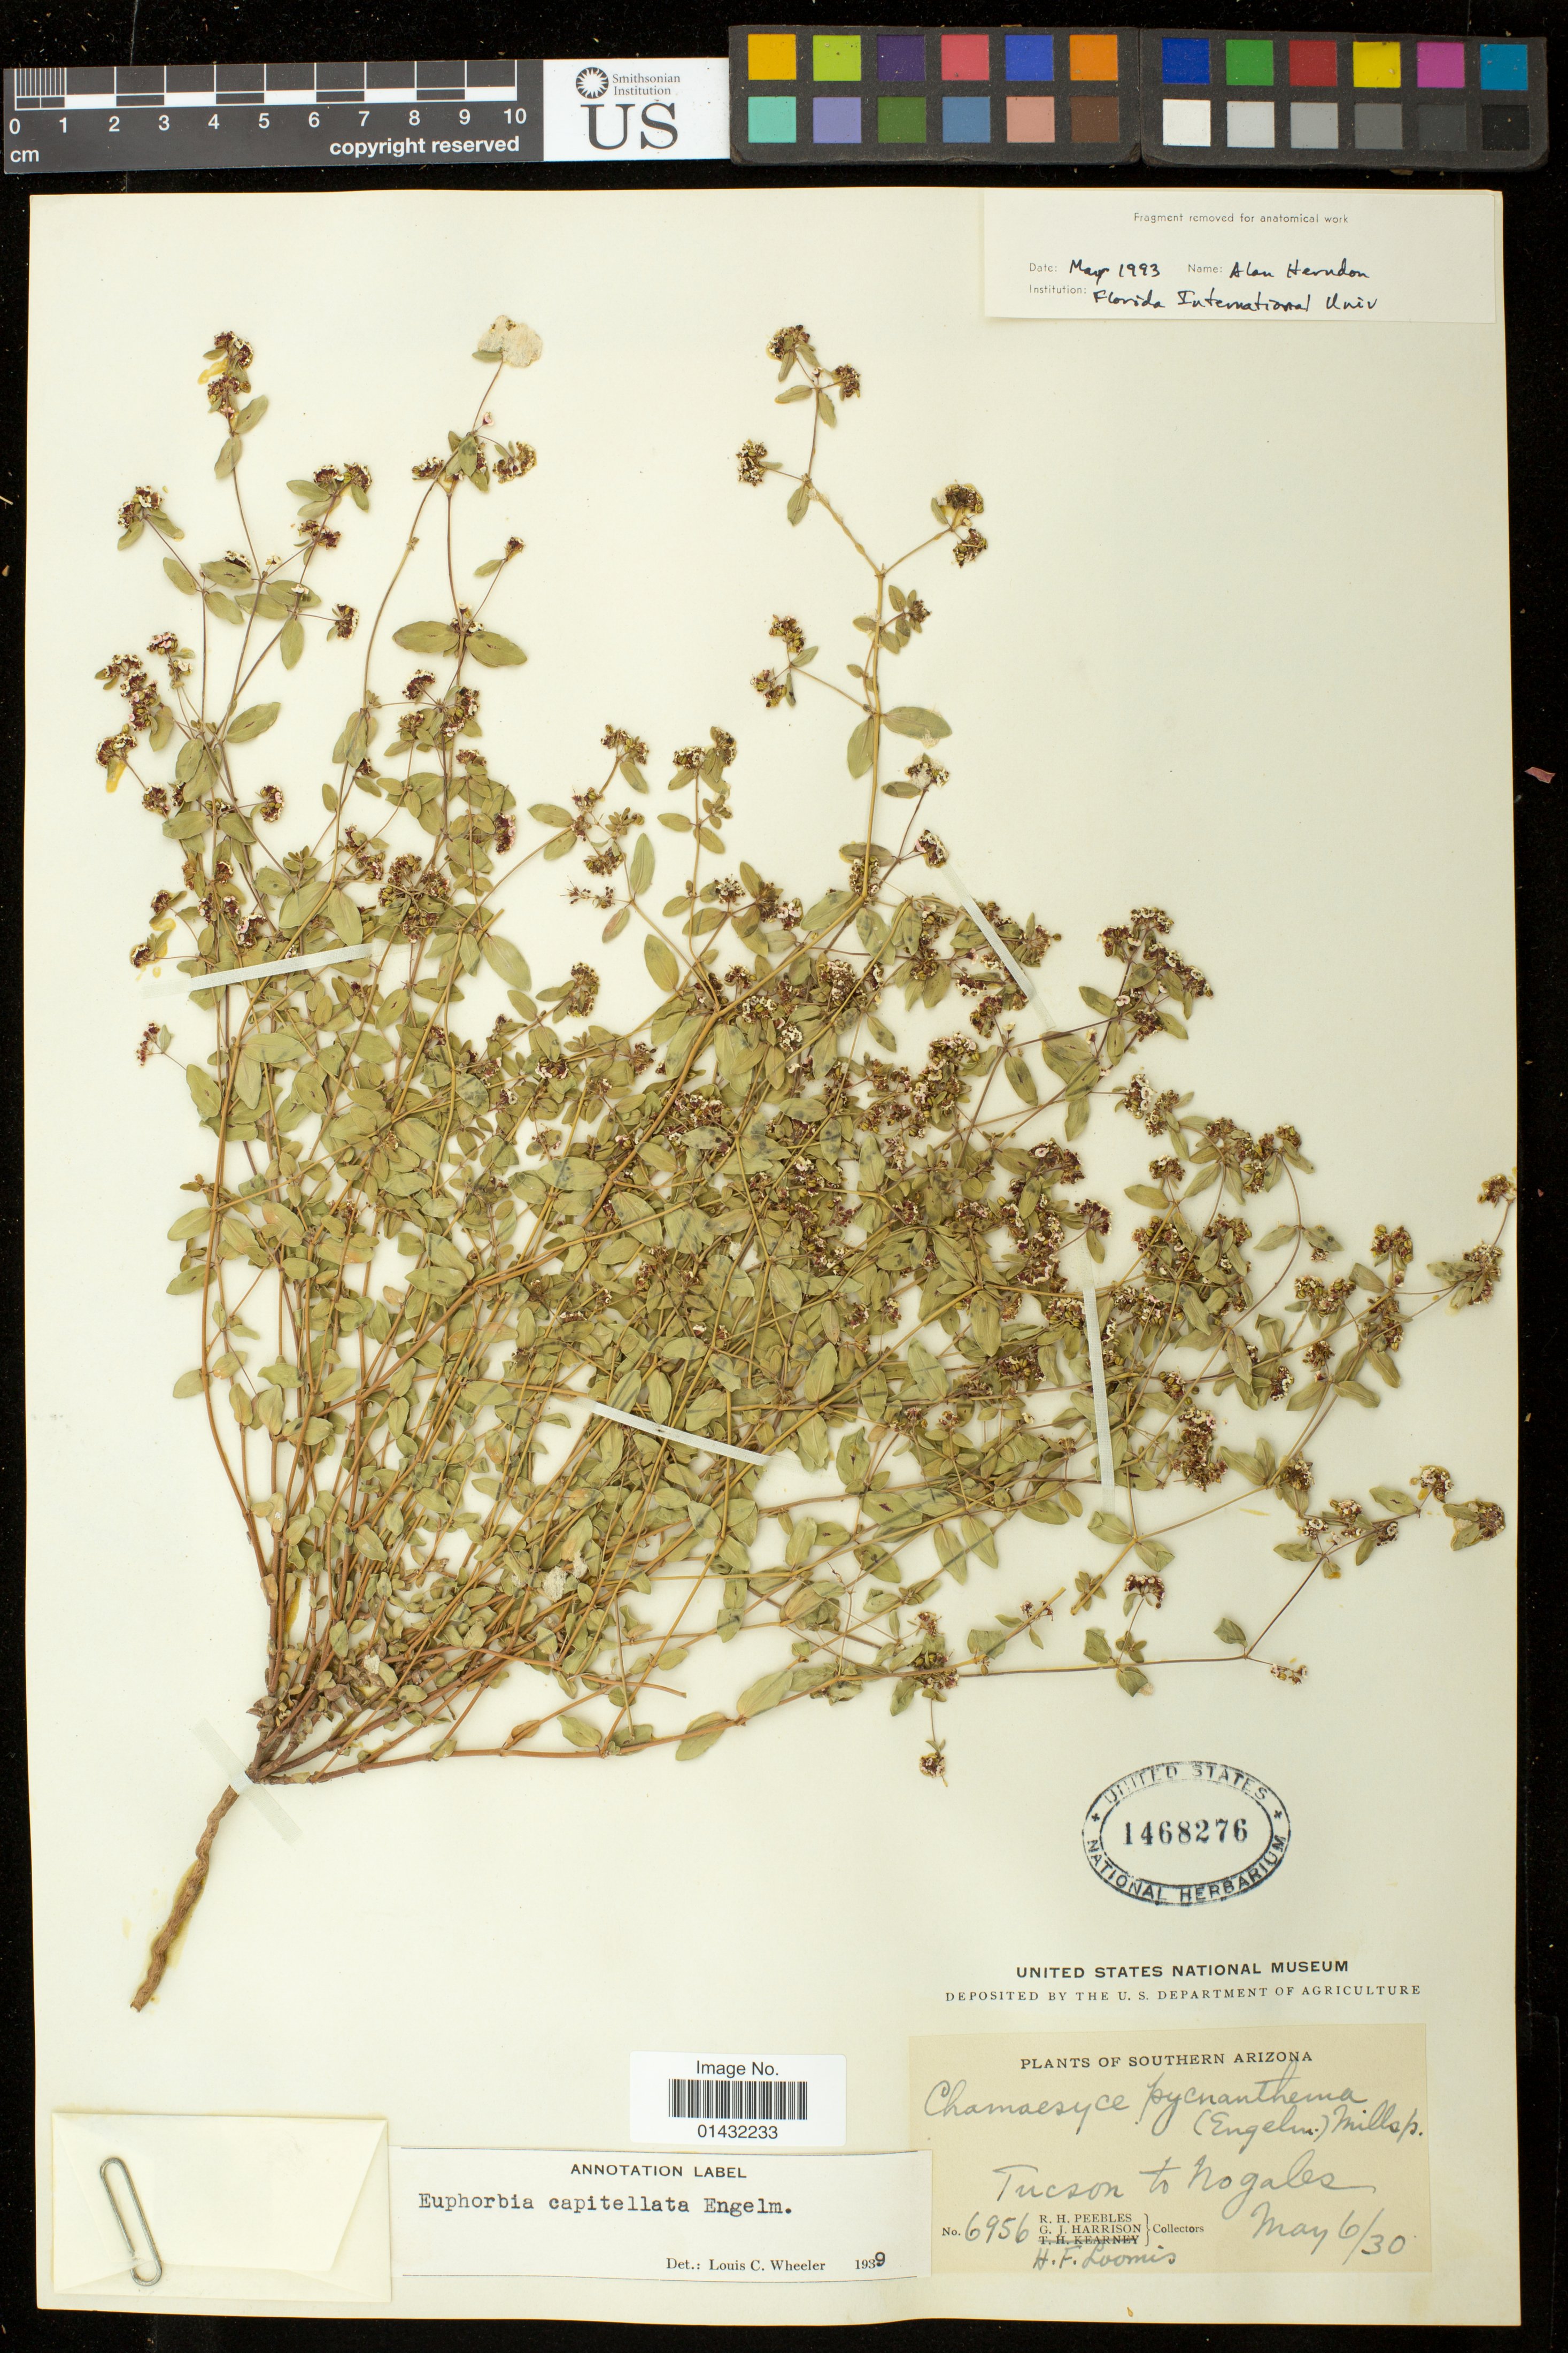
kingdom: Plantae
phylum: Tracheophyta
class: Magnoliopsida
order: Malpighiales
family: Euphorbiaceae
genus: Euphorbia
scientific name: Euphorbia capitellata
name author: Engelm. in Emory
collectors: R. H. Peebles, G. J. Harrison & H. F. Loomis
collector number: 6956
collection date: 1930-05-06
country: United States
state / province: Arizona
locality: Tucson to Nogales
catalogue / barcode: US 1468276